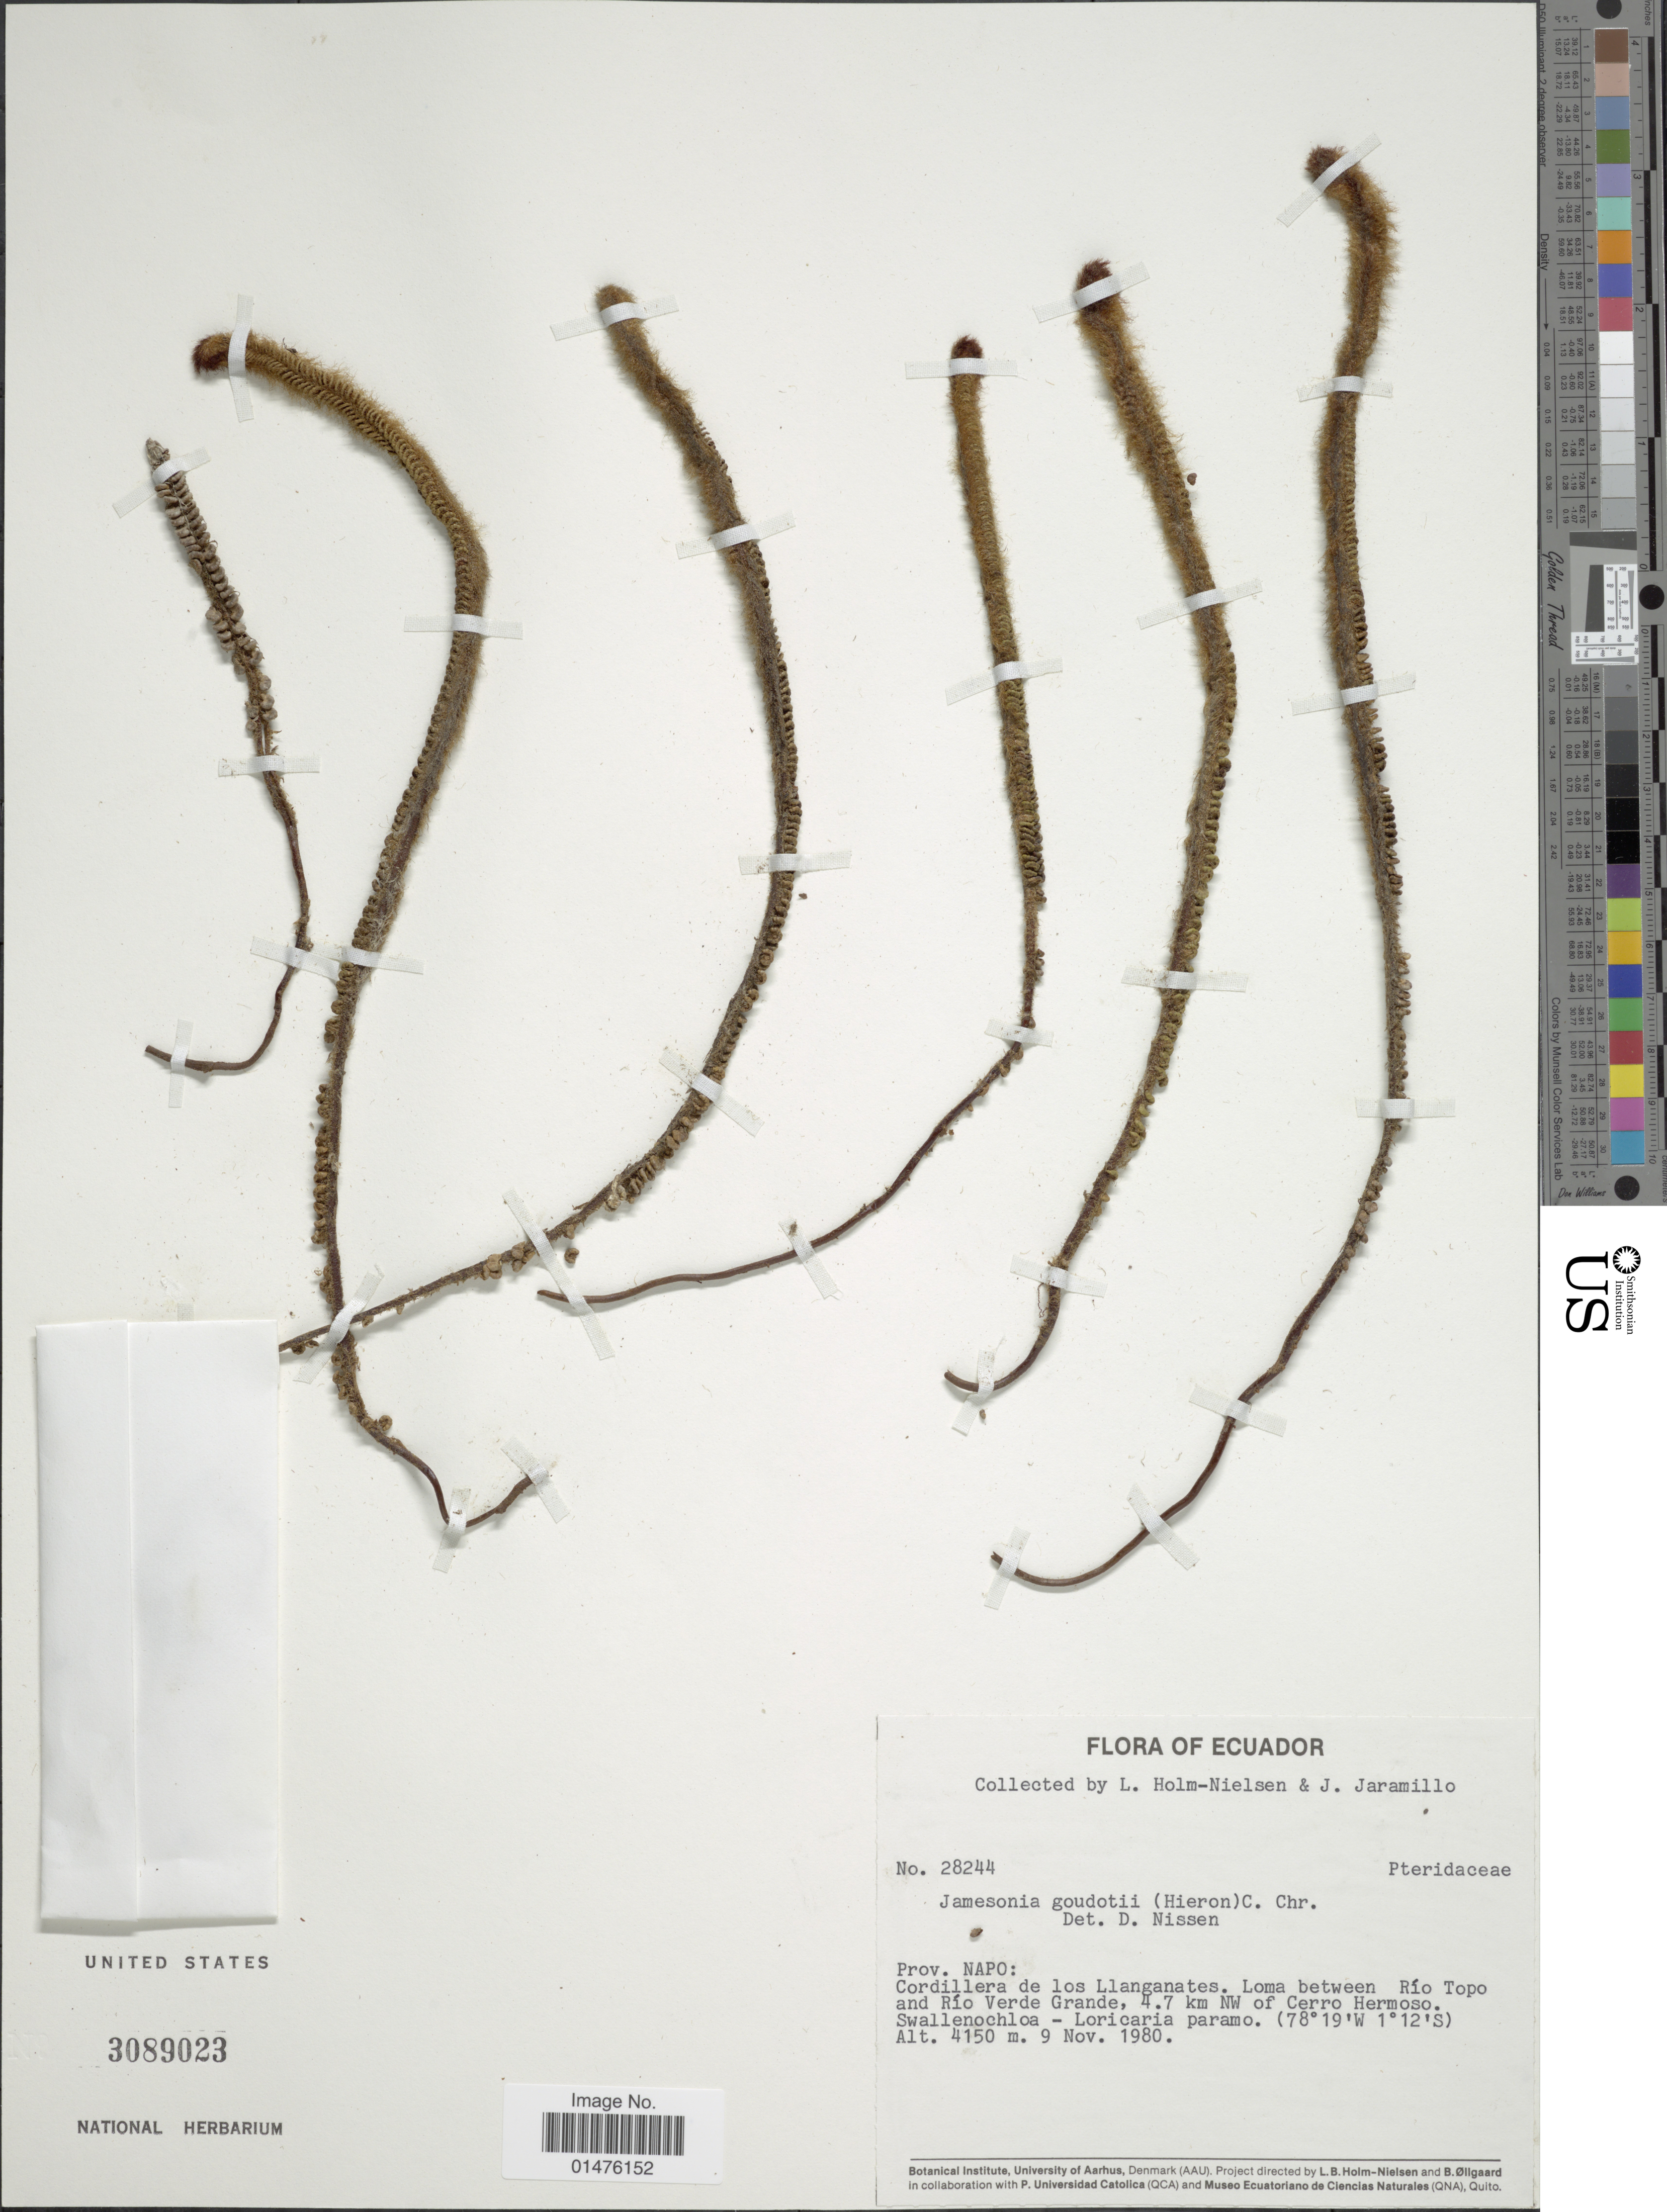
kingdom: Plantae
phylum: Tracheophyta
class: Polypodiopsida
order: Polypodiales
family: Pteridaceae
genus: Jamesonia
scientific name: Jamesonia goudotii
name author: (Hieron.) C. Chr.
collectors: L. B. Holm-Nielsen & Jaramillo, --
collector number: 28244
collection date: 1980-11-09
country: Ecuador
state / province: Napo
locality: Cordillera de los Llanganates. Loma between Río Topo and Río tope and Rio verde Grande, 4.7 km NW of Cerro Hermoso. Swallenochloa - Loricaria paramo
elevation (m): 4150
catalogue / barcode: US 3089023